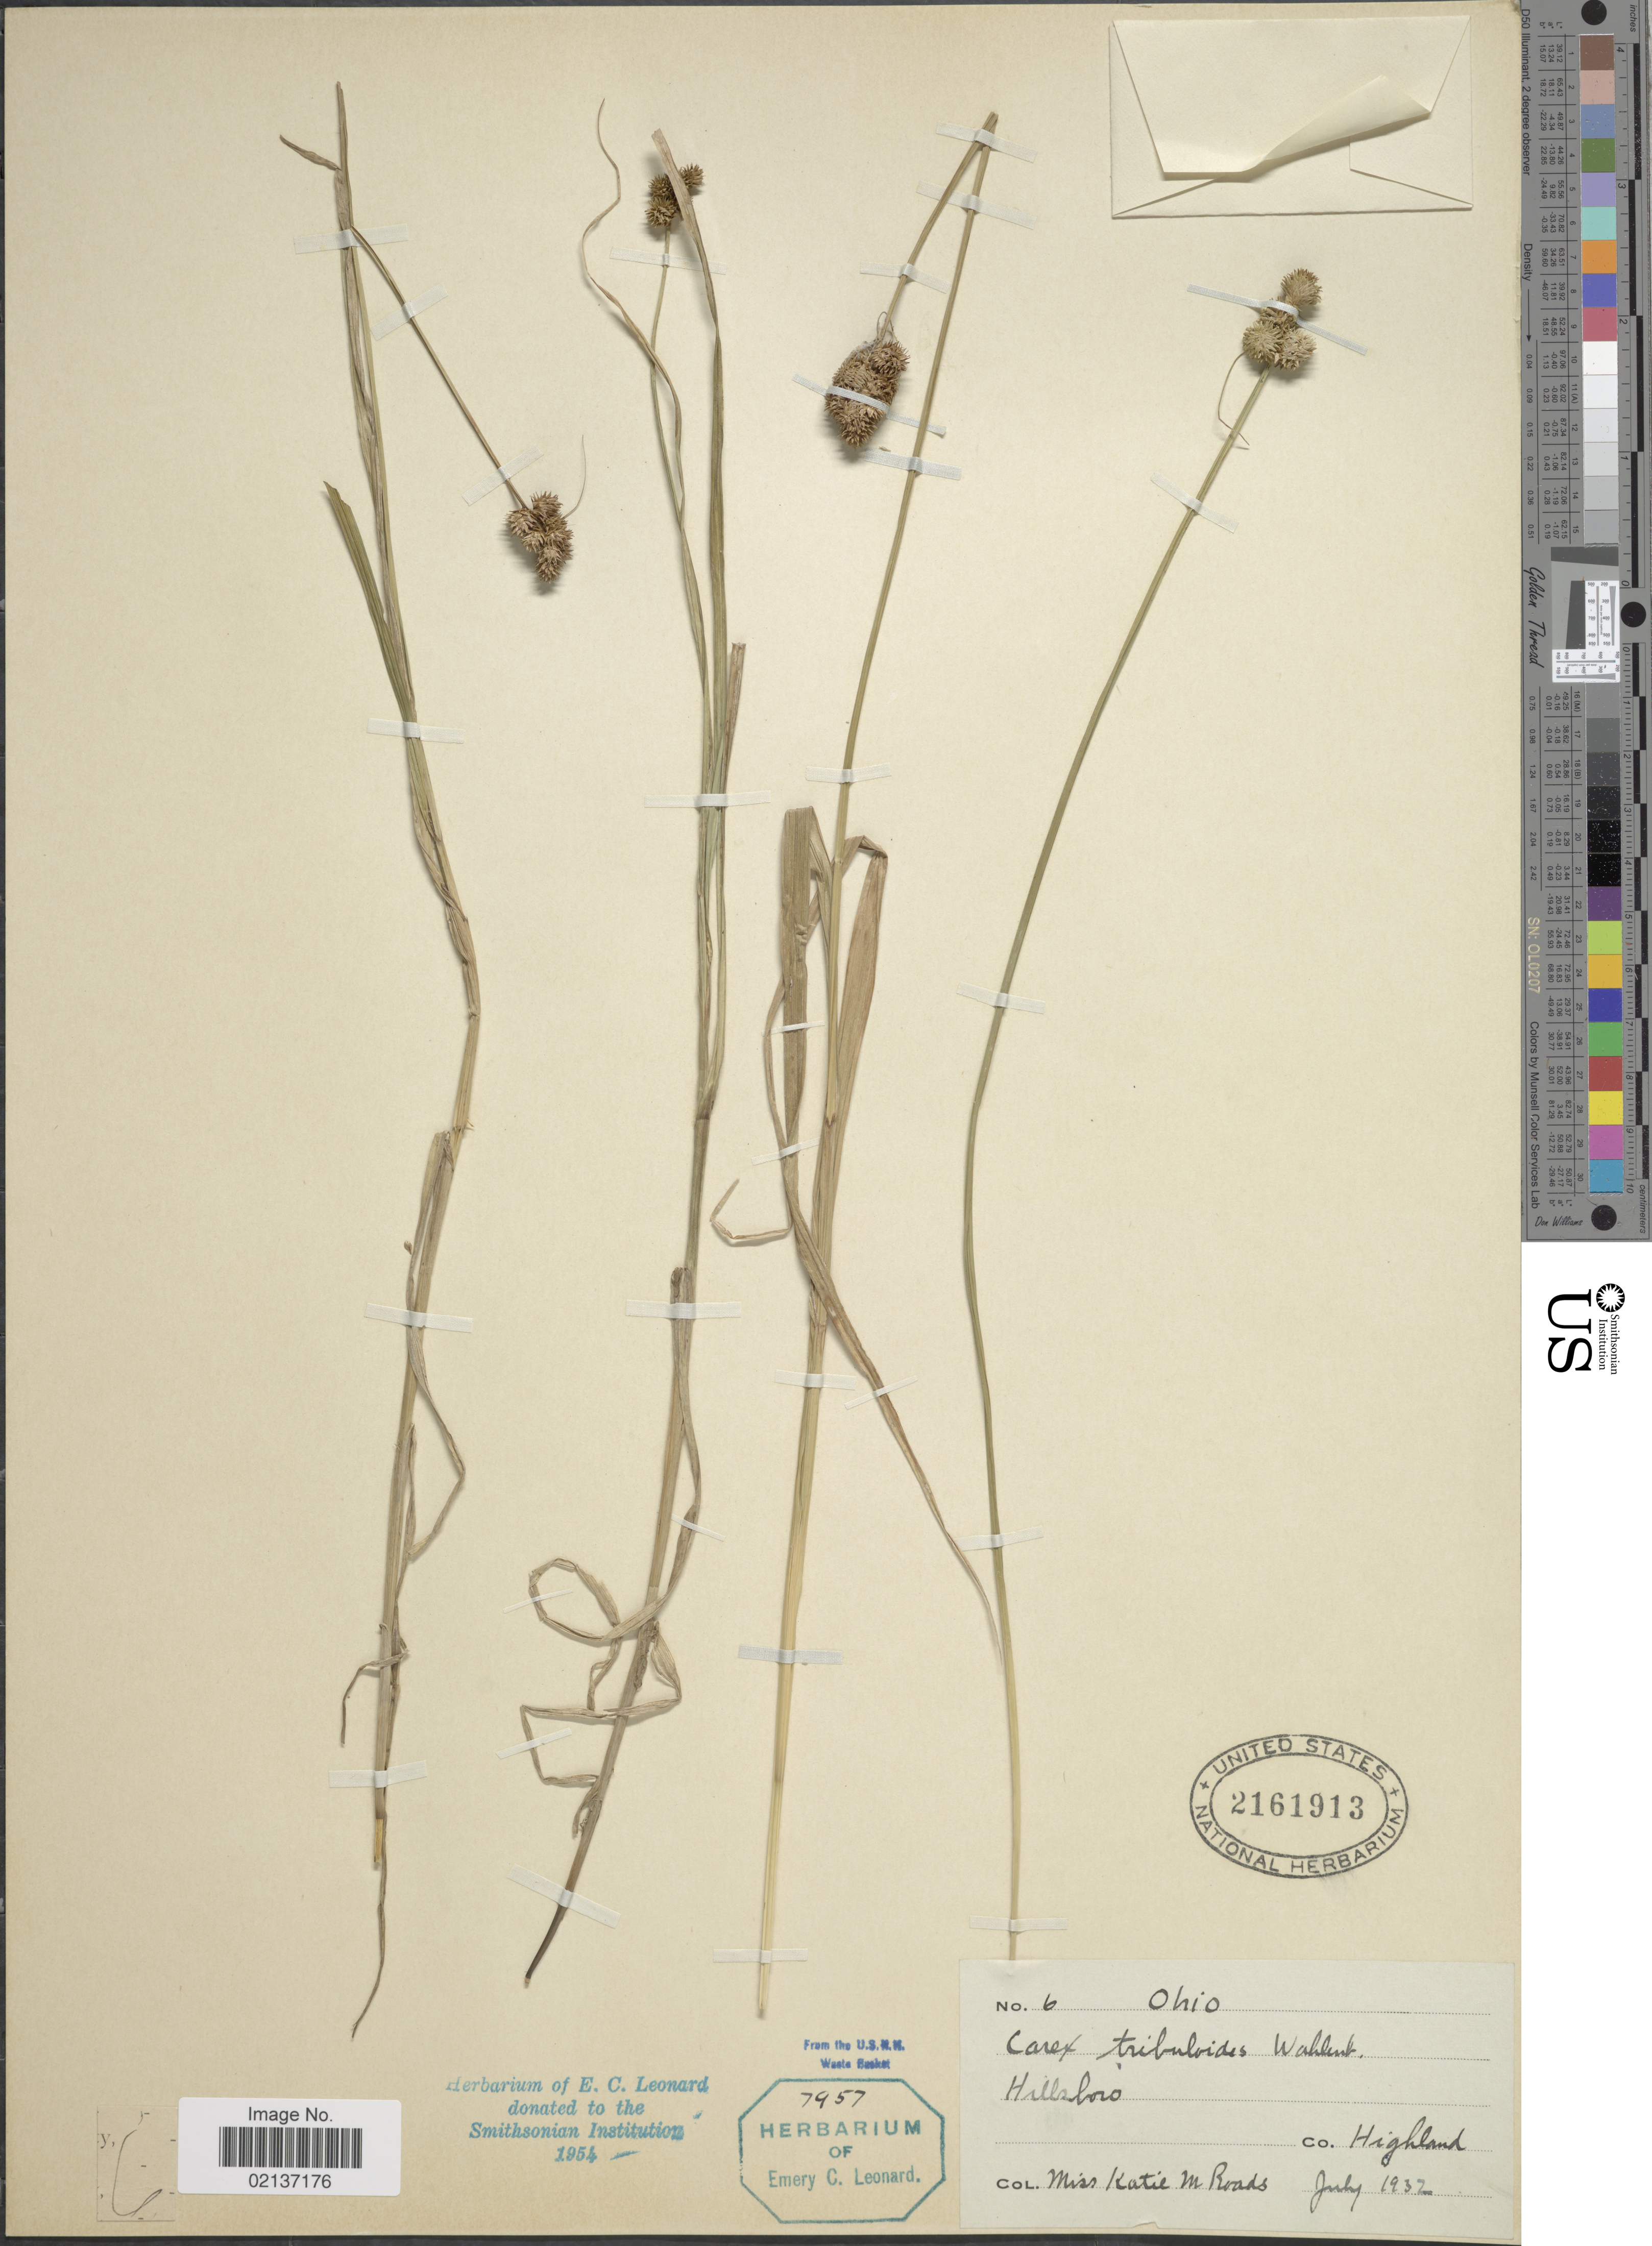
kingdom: Plantae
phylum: Tracheophyta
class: Liliopsida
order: Poales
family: Cyperaceae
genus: Carex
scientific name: Carex tribuloides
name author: Wahlenb.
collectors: K. Roads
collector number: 6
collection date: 1932-07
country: United States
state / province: Ohio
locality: Hillsboro, Co. Highland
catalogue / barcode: US 2161913